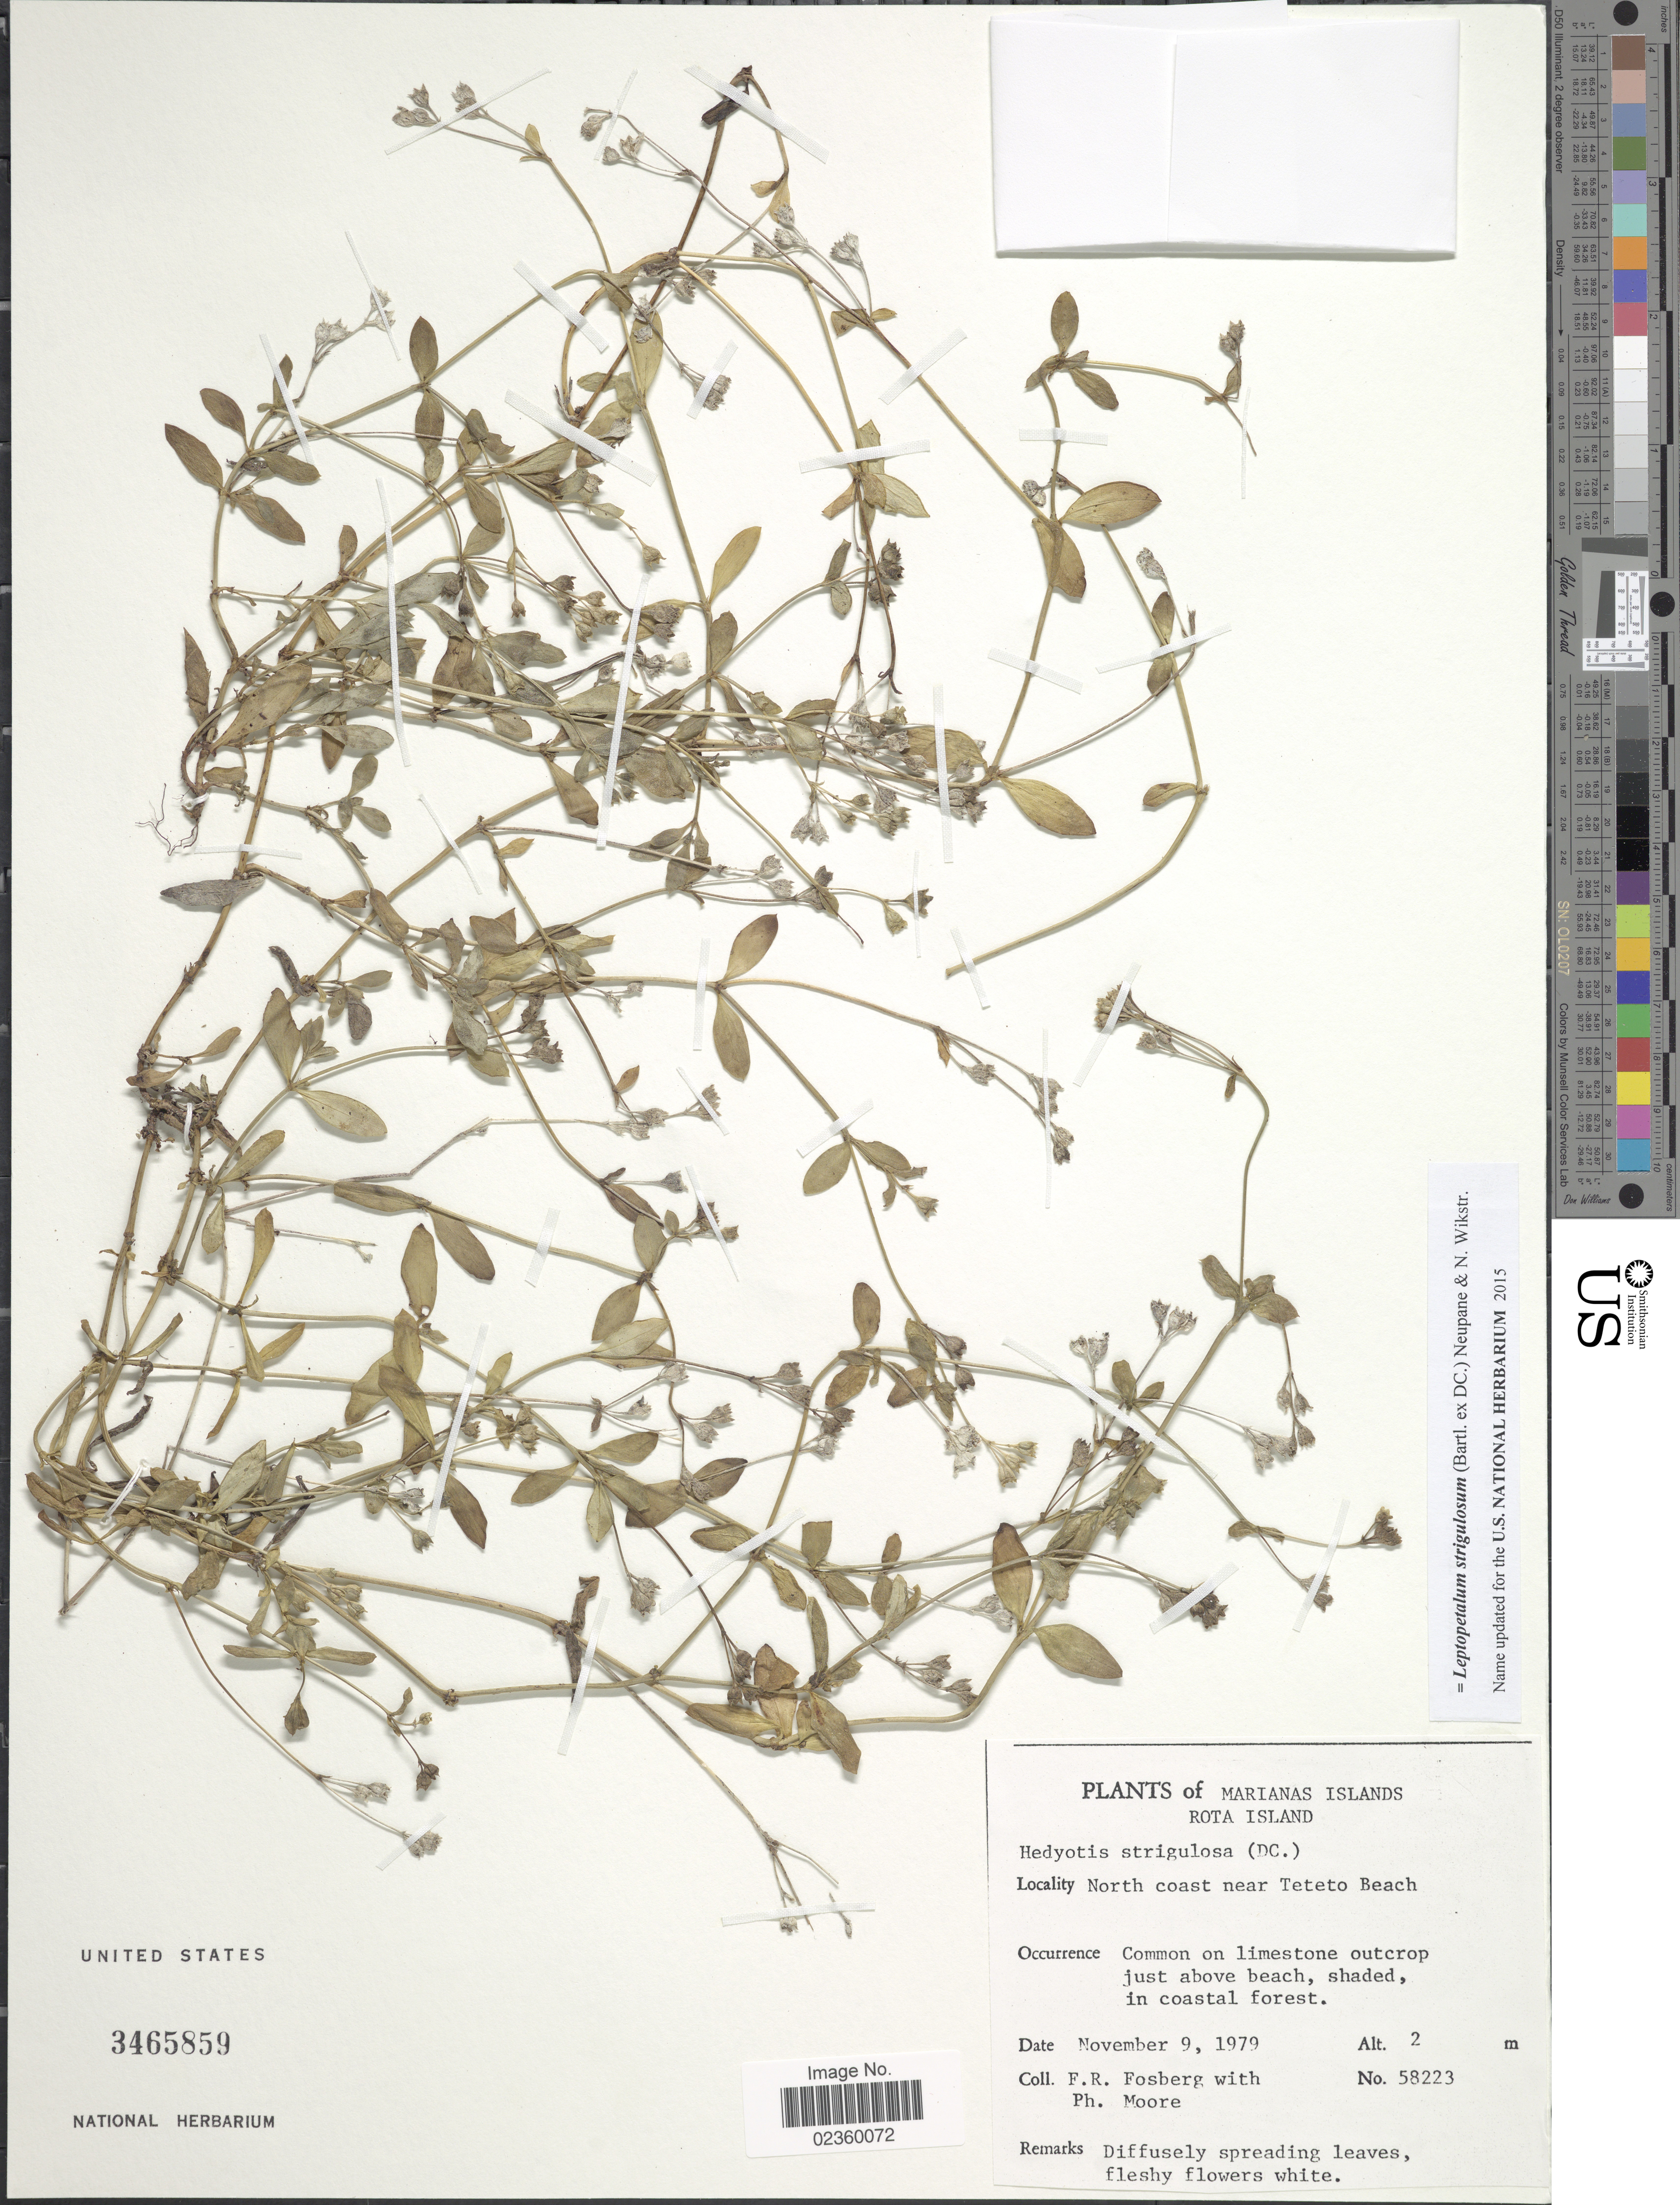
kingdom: Plantae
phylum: Tracheophyta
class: Magnoliopsida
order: Gentianales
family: Rubiaceae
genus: Leptopetalum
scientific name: Leptopetalum strigulosum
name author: (Bartl. ex DC.) Neupane & N. Wikstr.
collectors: F. R. Fosberg & P. Moore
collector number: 58223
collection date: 1979-11-09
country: Northern Mariana Islands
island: Rota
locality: Rota Island. North coast near Teteto Beach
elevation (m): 2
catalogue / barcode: US 3465859